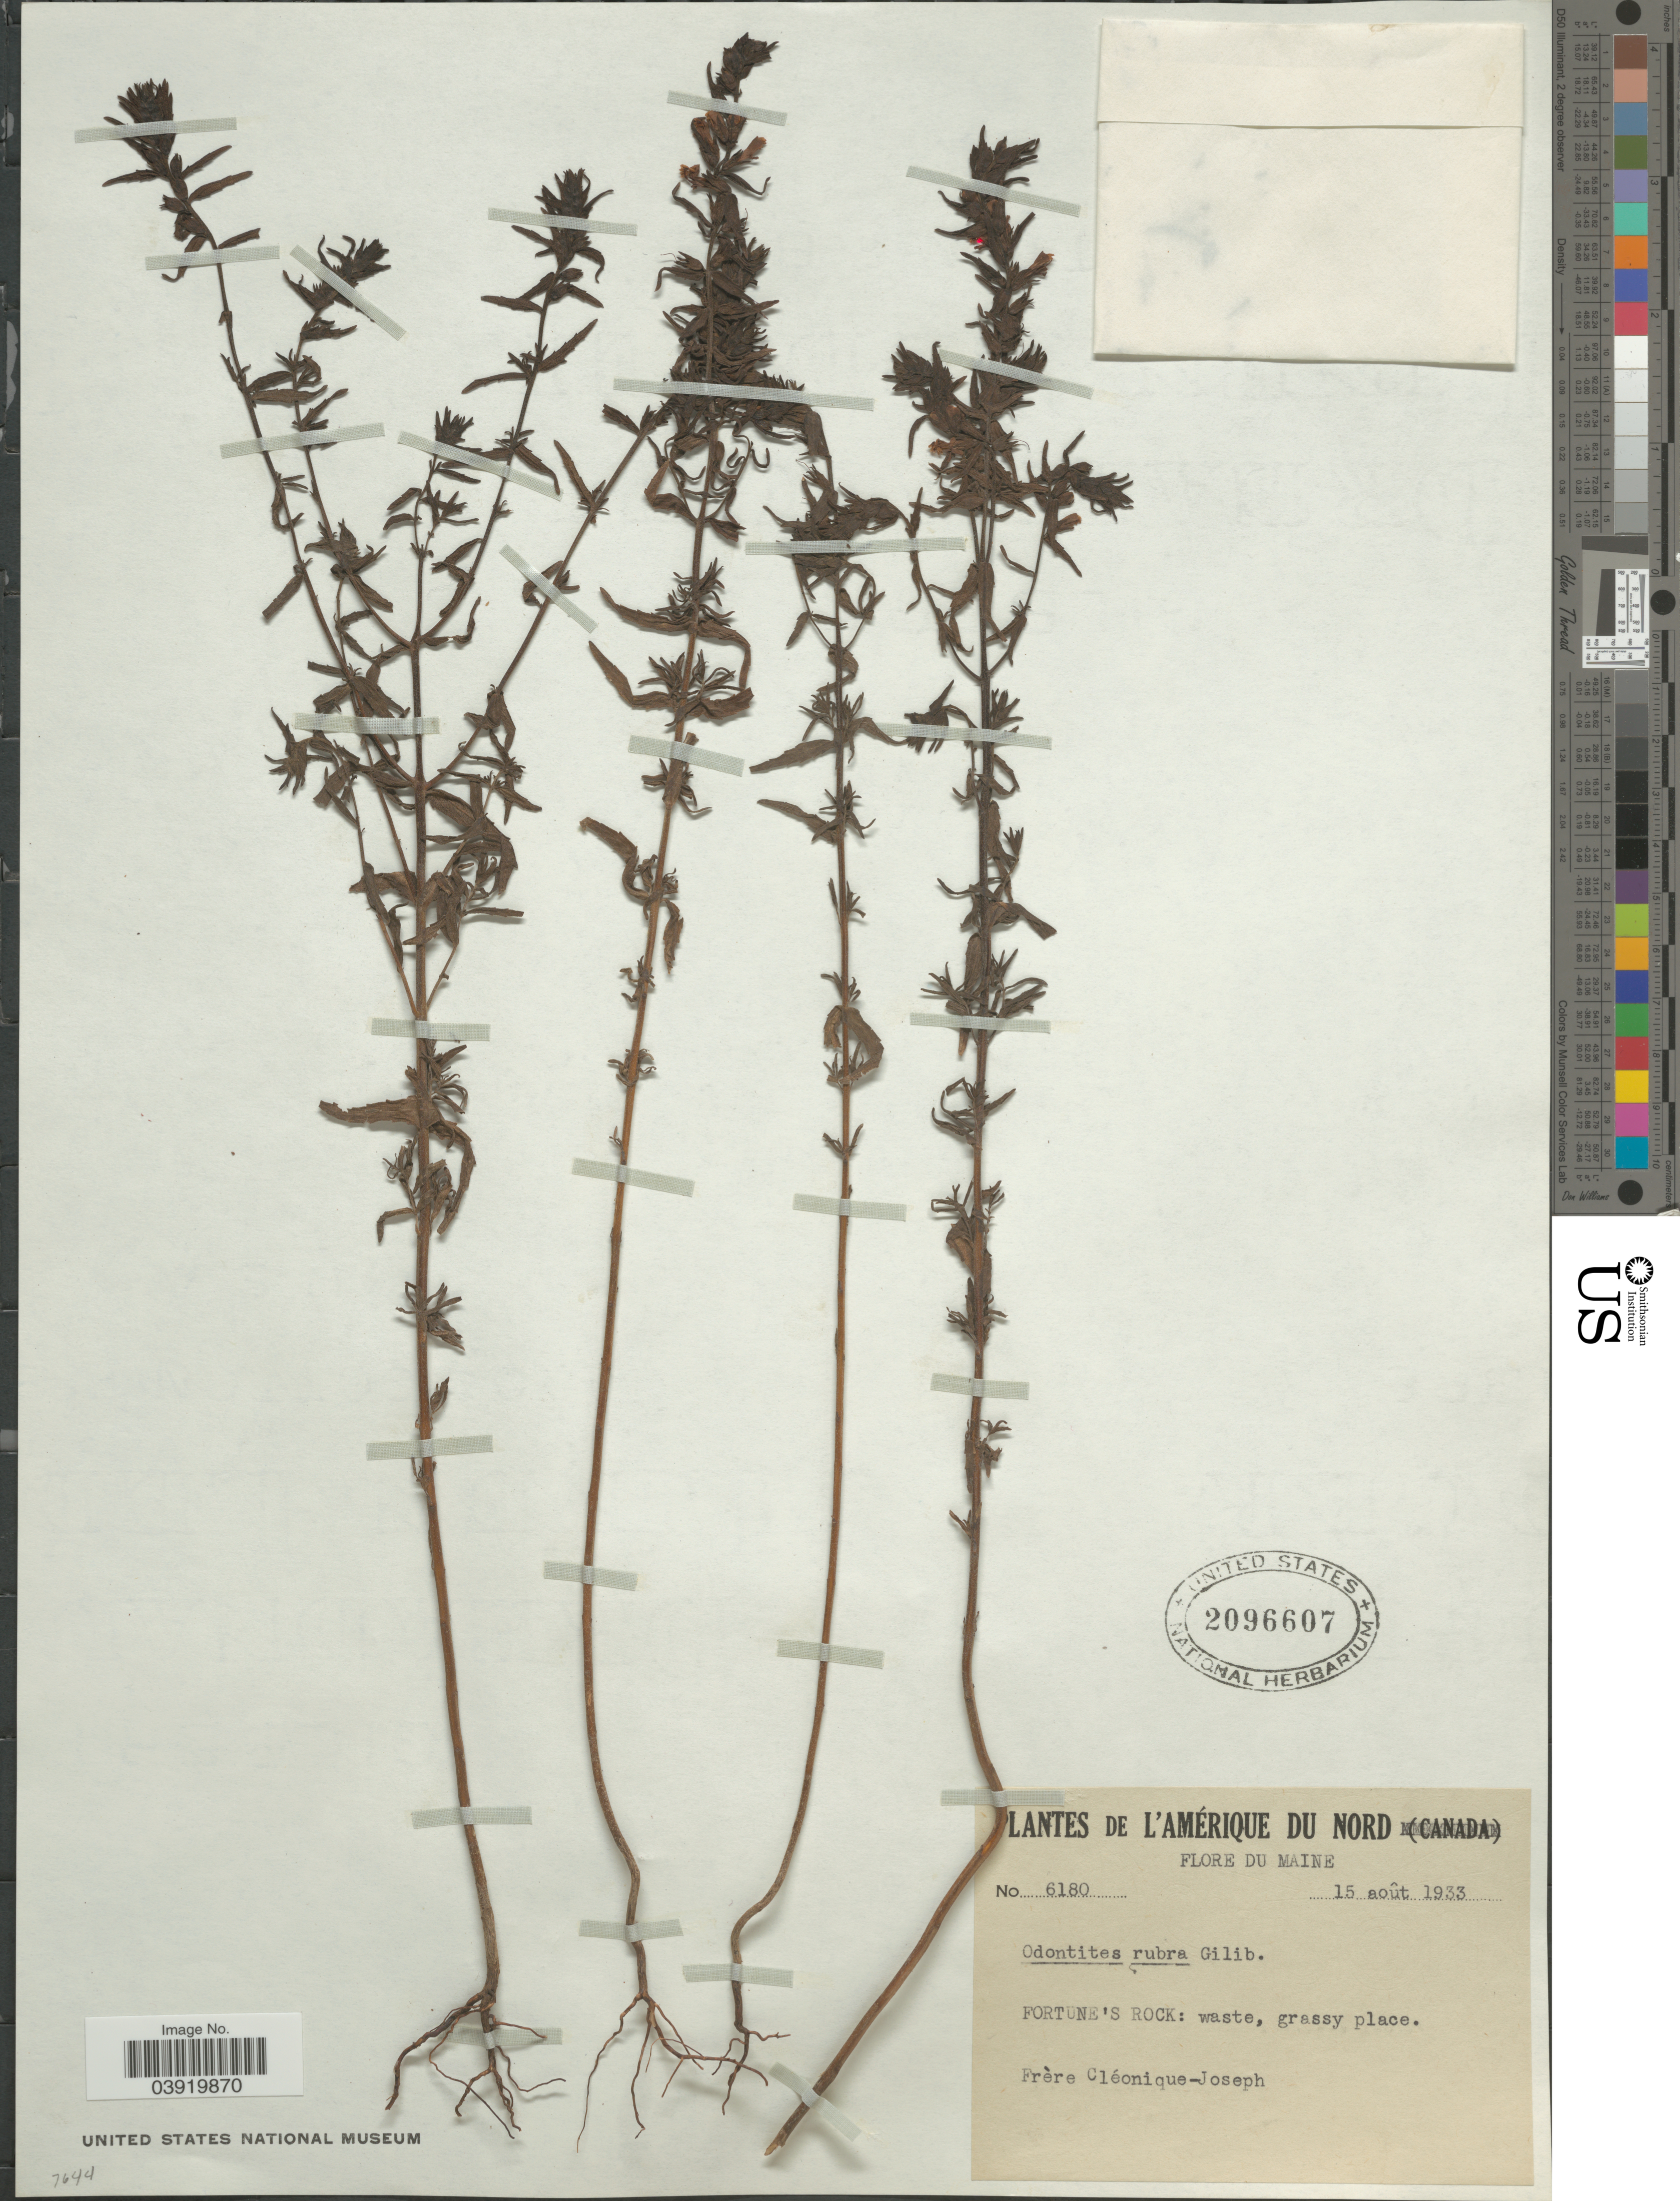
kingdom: Plantae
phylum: Tracheophyta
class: Magnoliopsida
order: Lamiales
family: Orobanchaceae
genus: Odontites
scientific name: Odontites vulgaris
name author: Moench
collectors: Frere Claude Joseph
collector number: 6180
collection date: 1933-08-15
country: United States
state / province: Maine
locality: Fortune's Rock.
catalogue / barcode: US 2096607